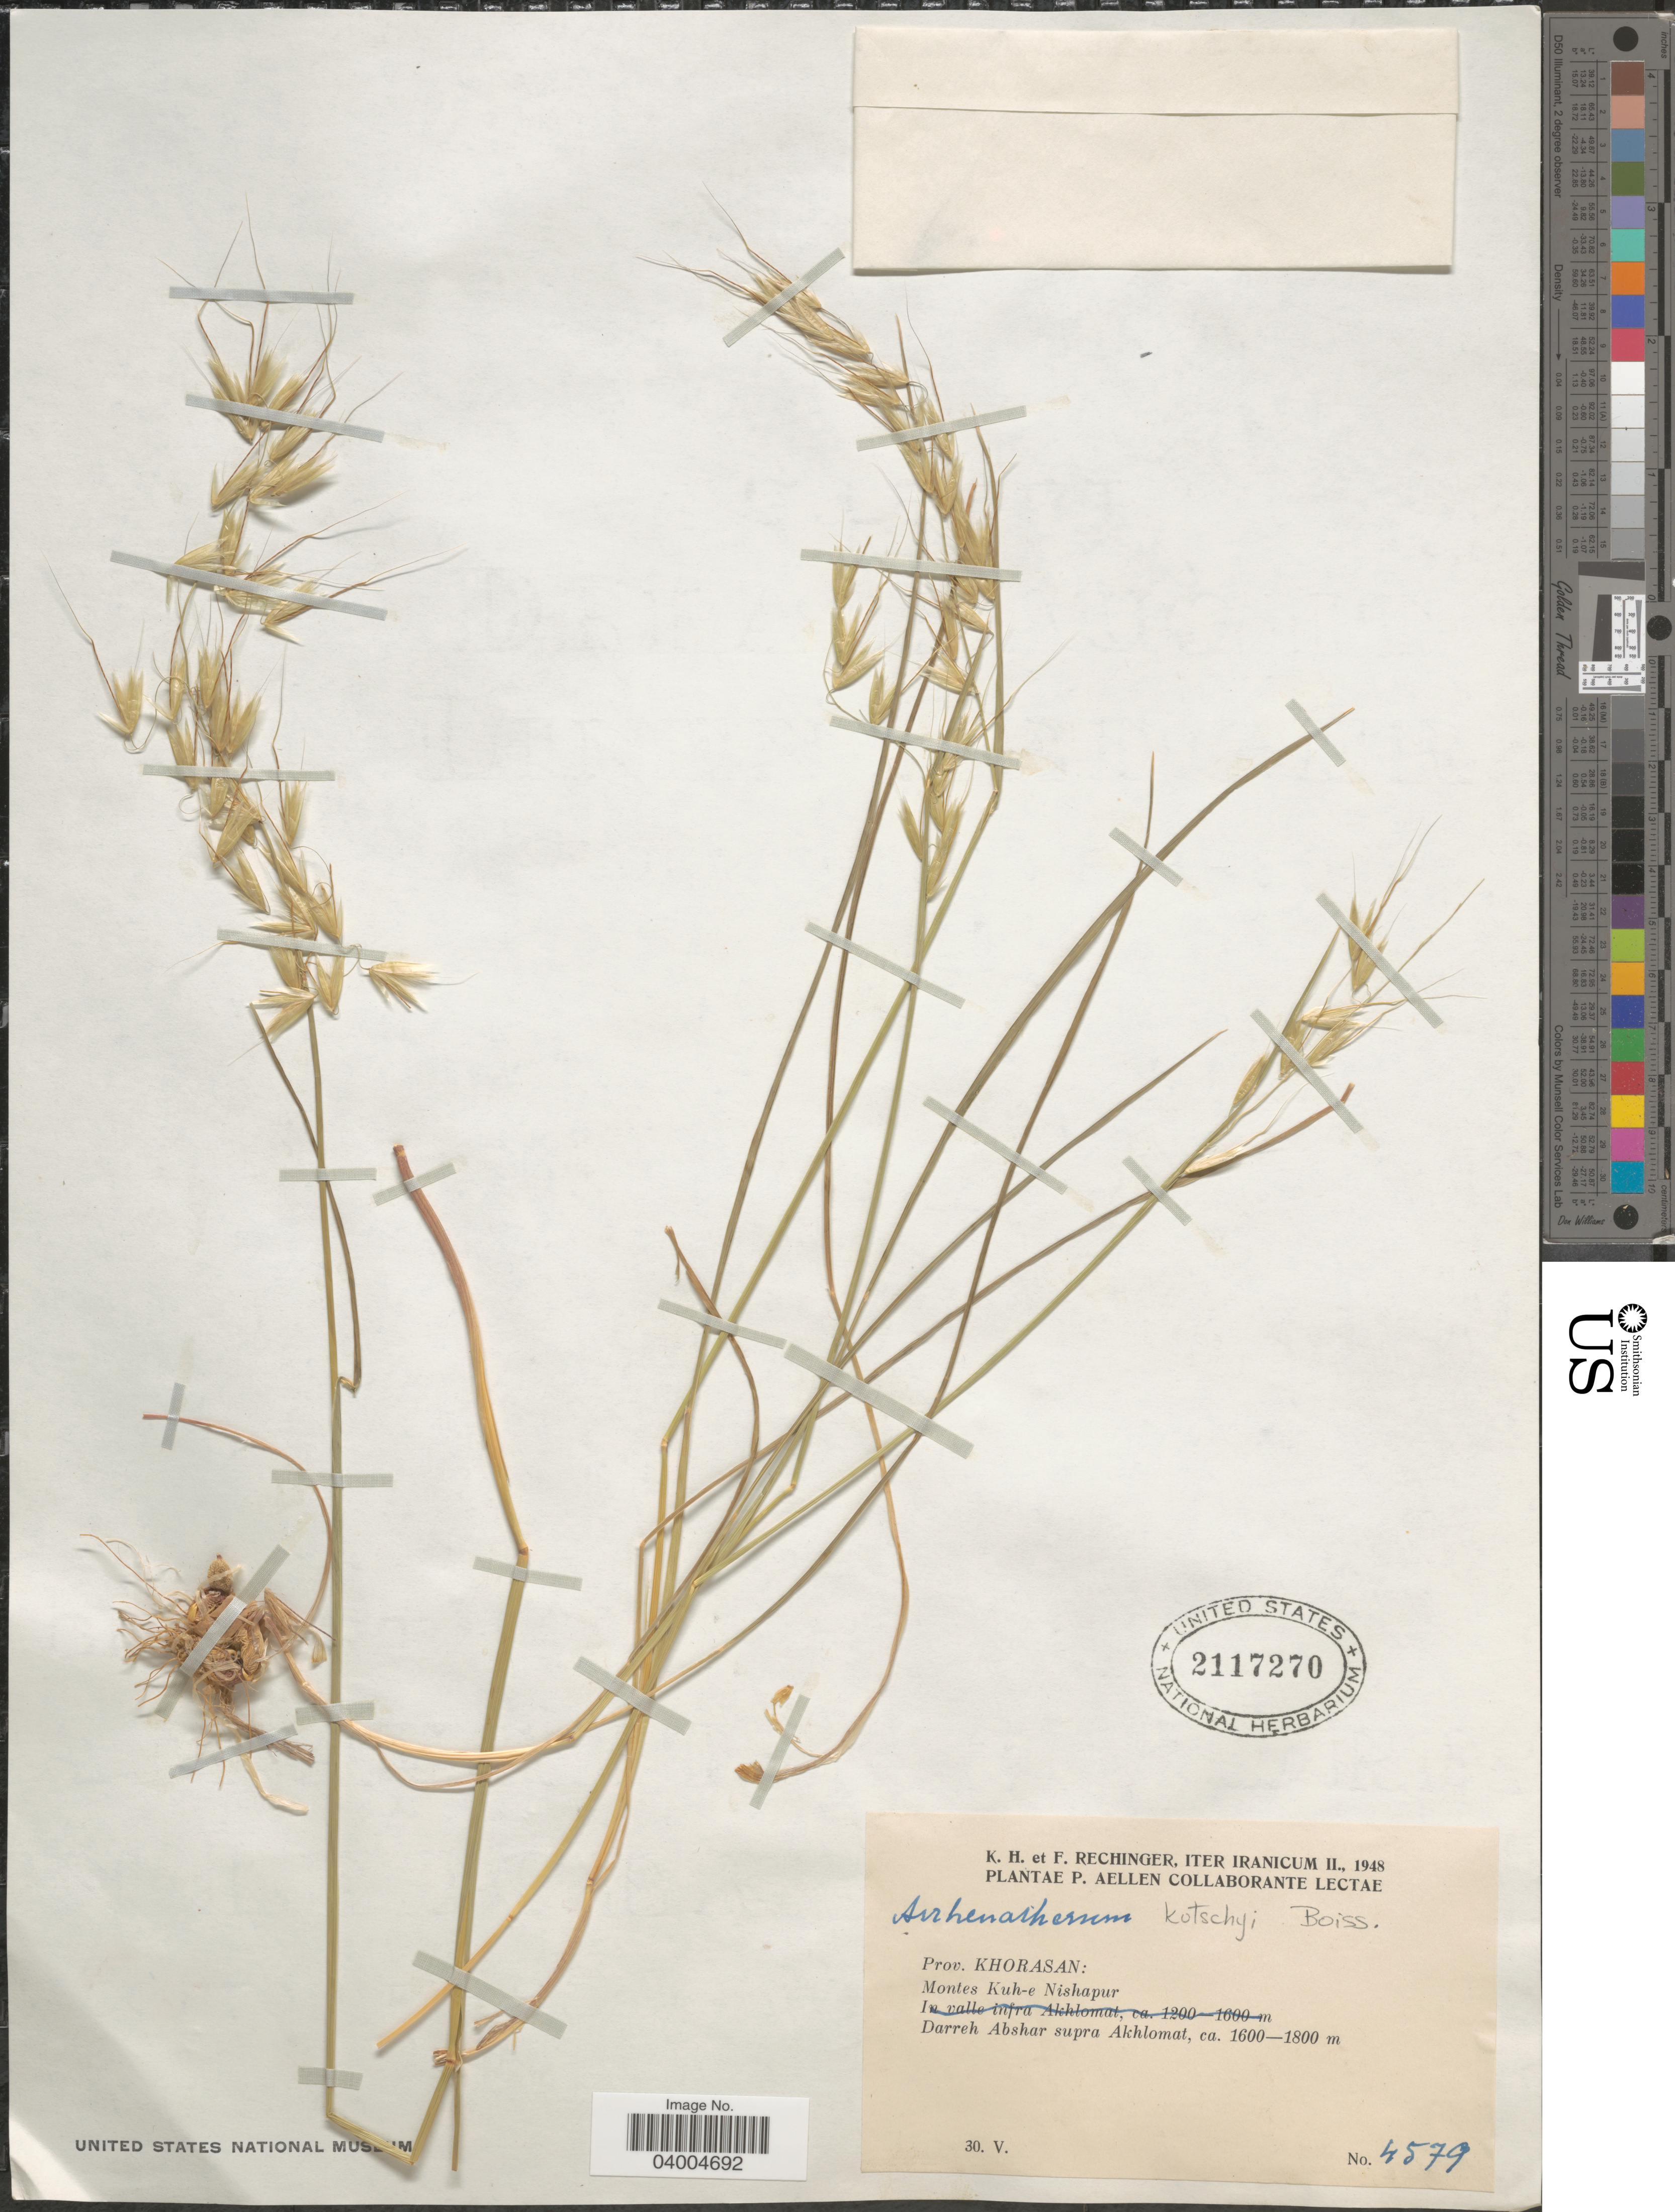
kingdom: Plantae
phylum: Tracheophyta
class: Liliopsida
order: Poales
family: Poaceae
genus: Arrhenatherum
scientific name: Arrhenatherum kotschyi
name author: Boiss.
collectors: K. H. Rechinger & F. Rechinger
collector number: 4579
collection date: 1948-05-30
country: Iran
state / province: Khorasan [obsolete]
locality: Montes Kuh-e Nishapur. Darreh Abshar supra Akhlomat.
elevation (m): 1600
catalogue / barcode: US 2117270